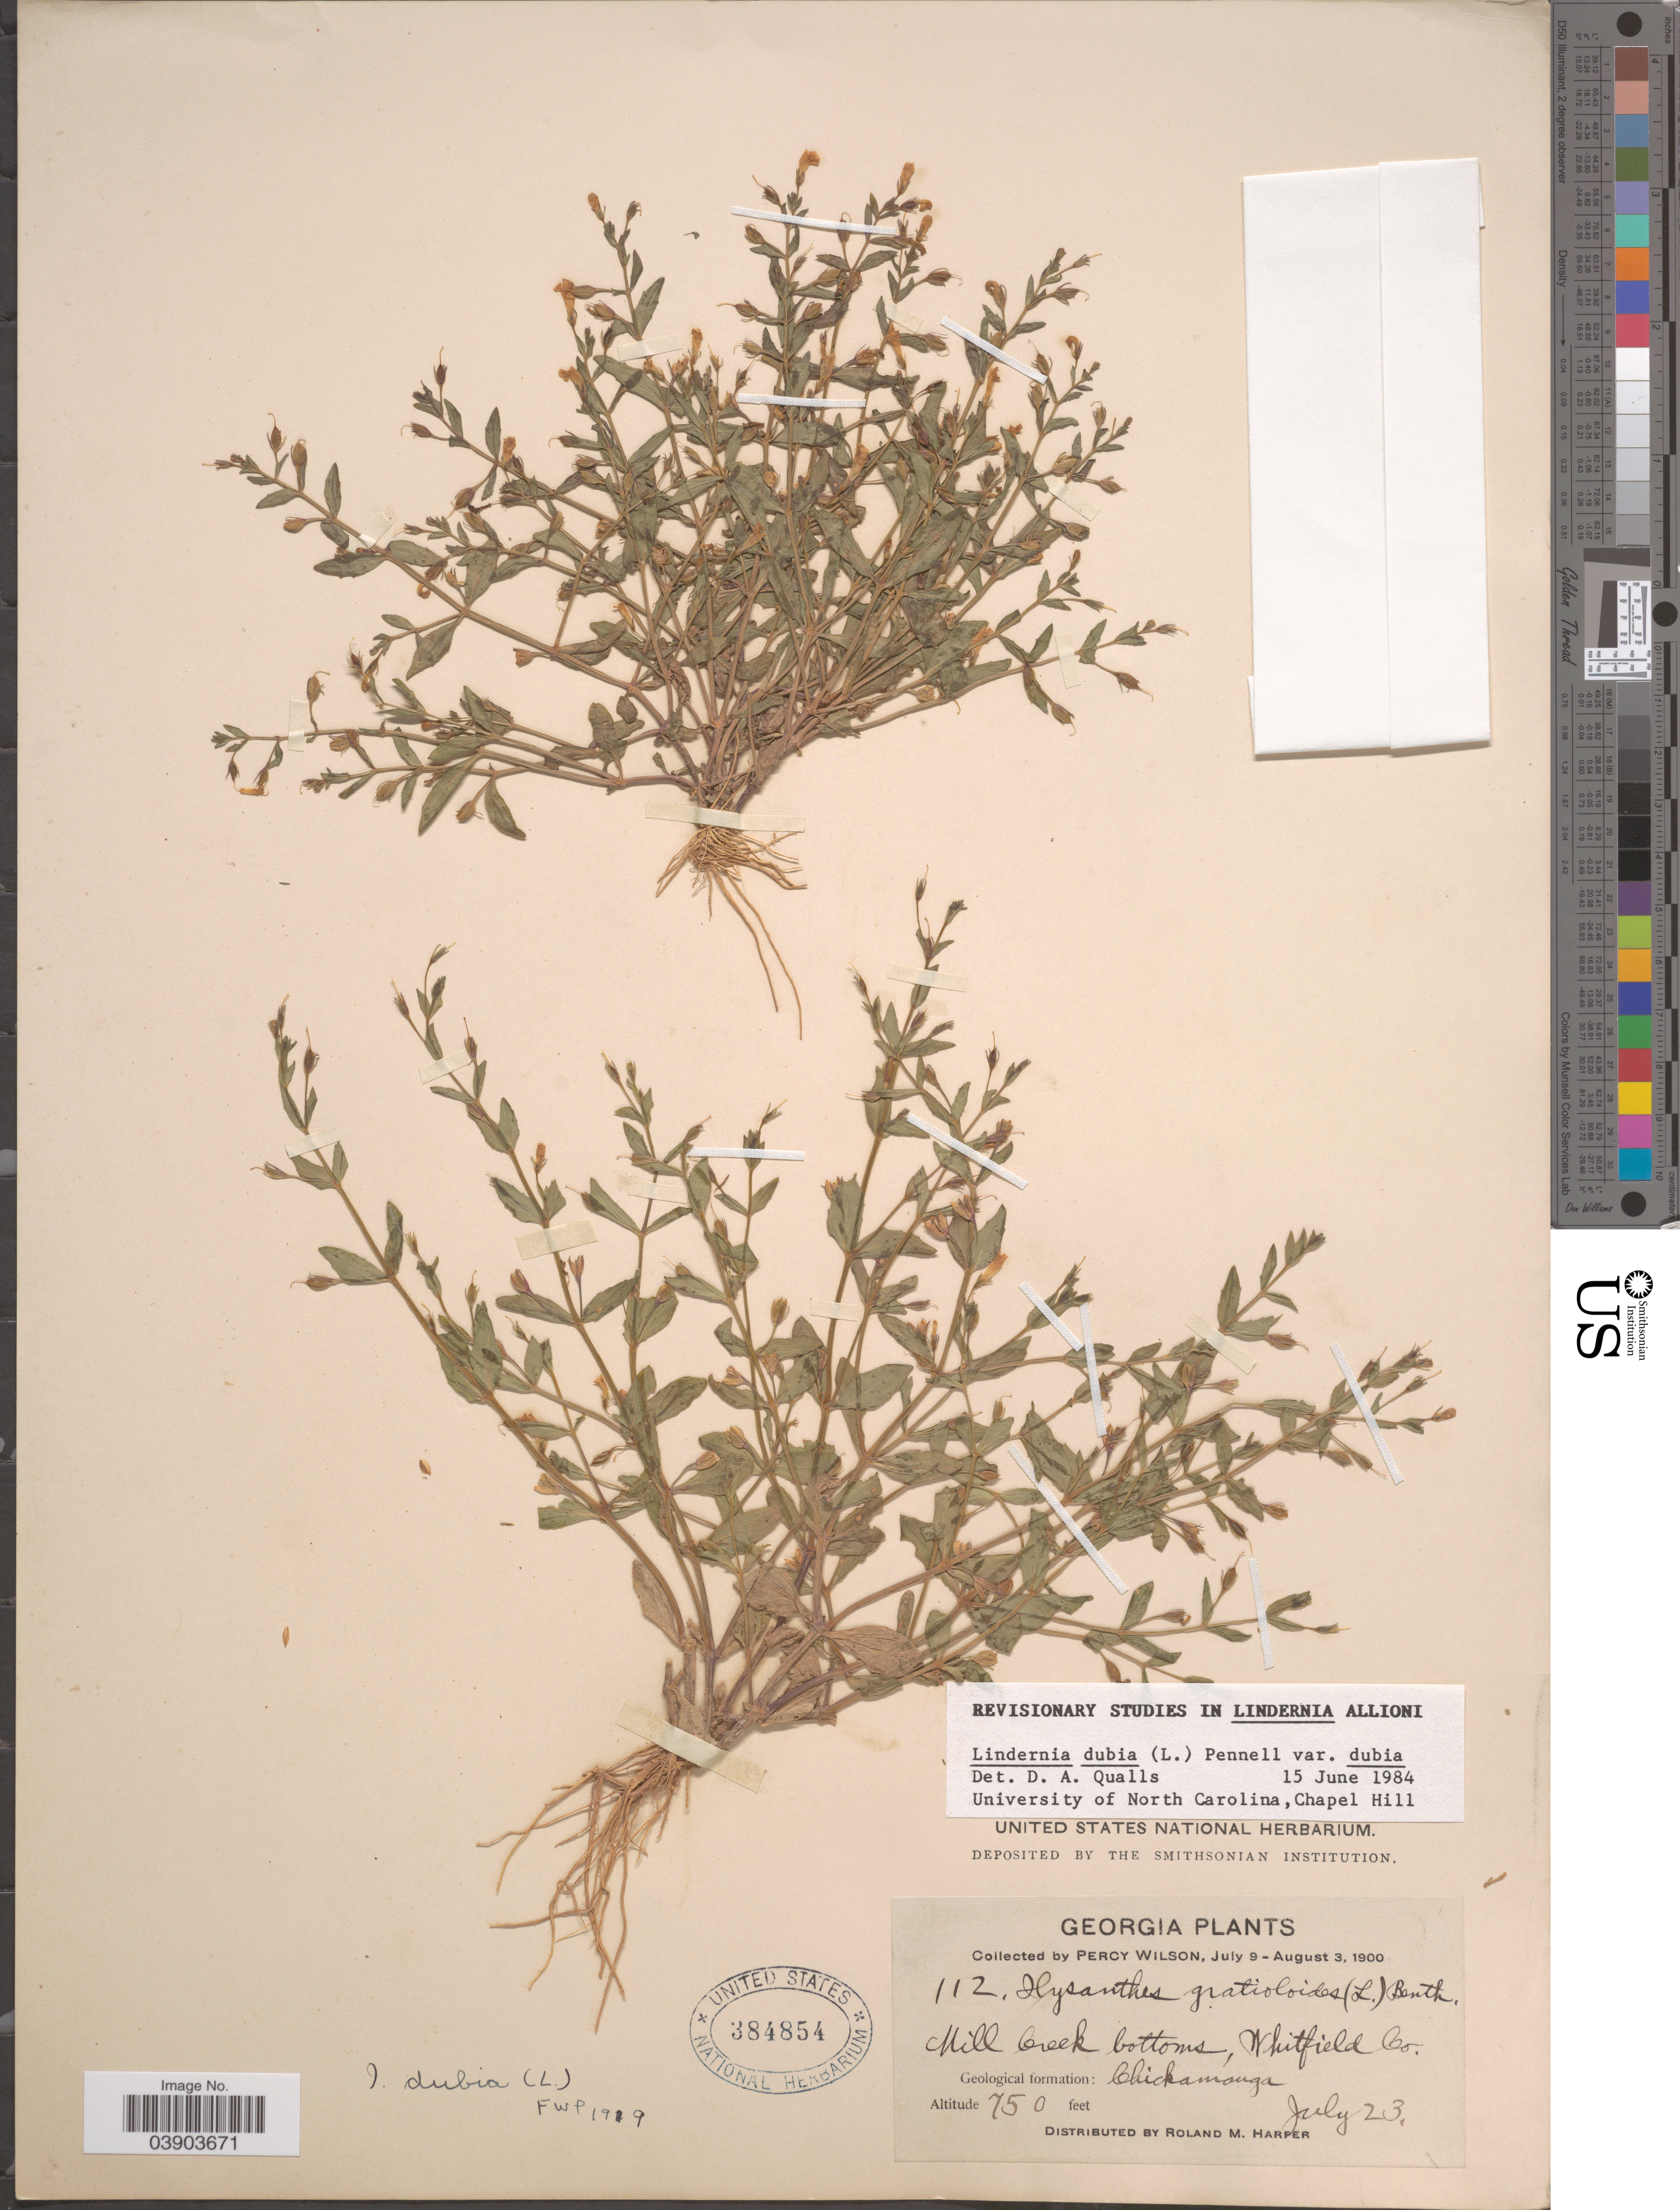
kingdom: Plantae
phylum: Tracheophyta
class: Magnoliopsida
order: Lamiales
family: Linderniaceae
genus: Lindernia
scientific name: Lindernia dubia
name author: (L.) Pennell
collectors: P. Wilson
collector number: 112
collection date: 1900-07-23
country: United States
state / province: Georgia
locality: Mill Creek bottoms, Whitfield Co. Geological formation: Chickamanga.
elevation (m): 229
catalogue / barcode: US 384854